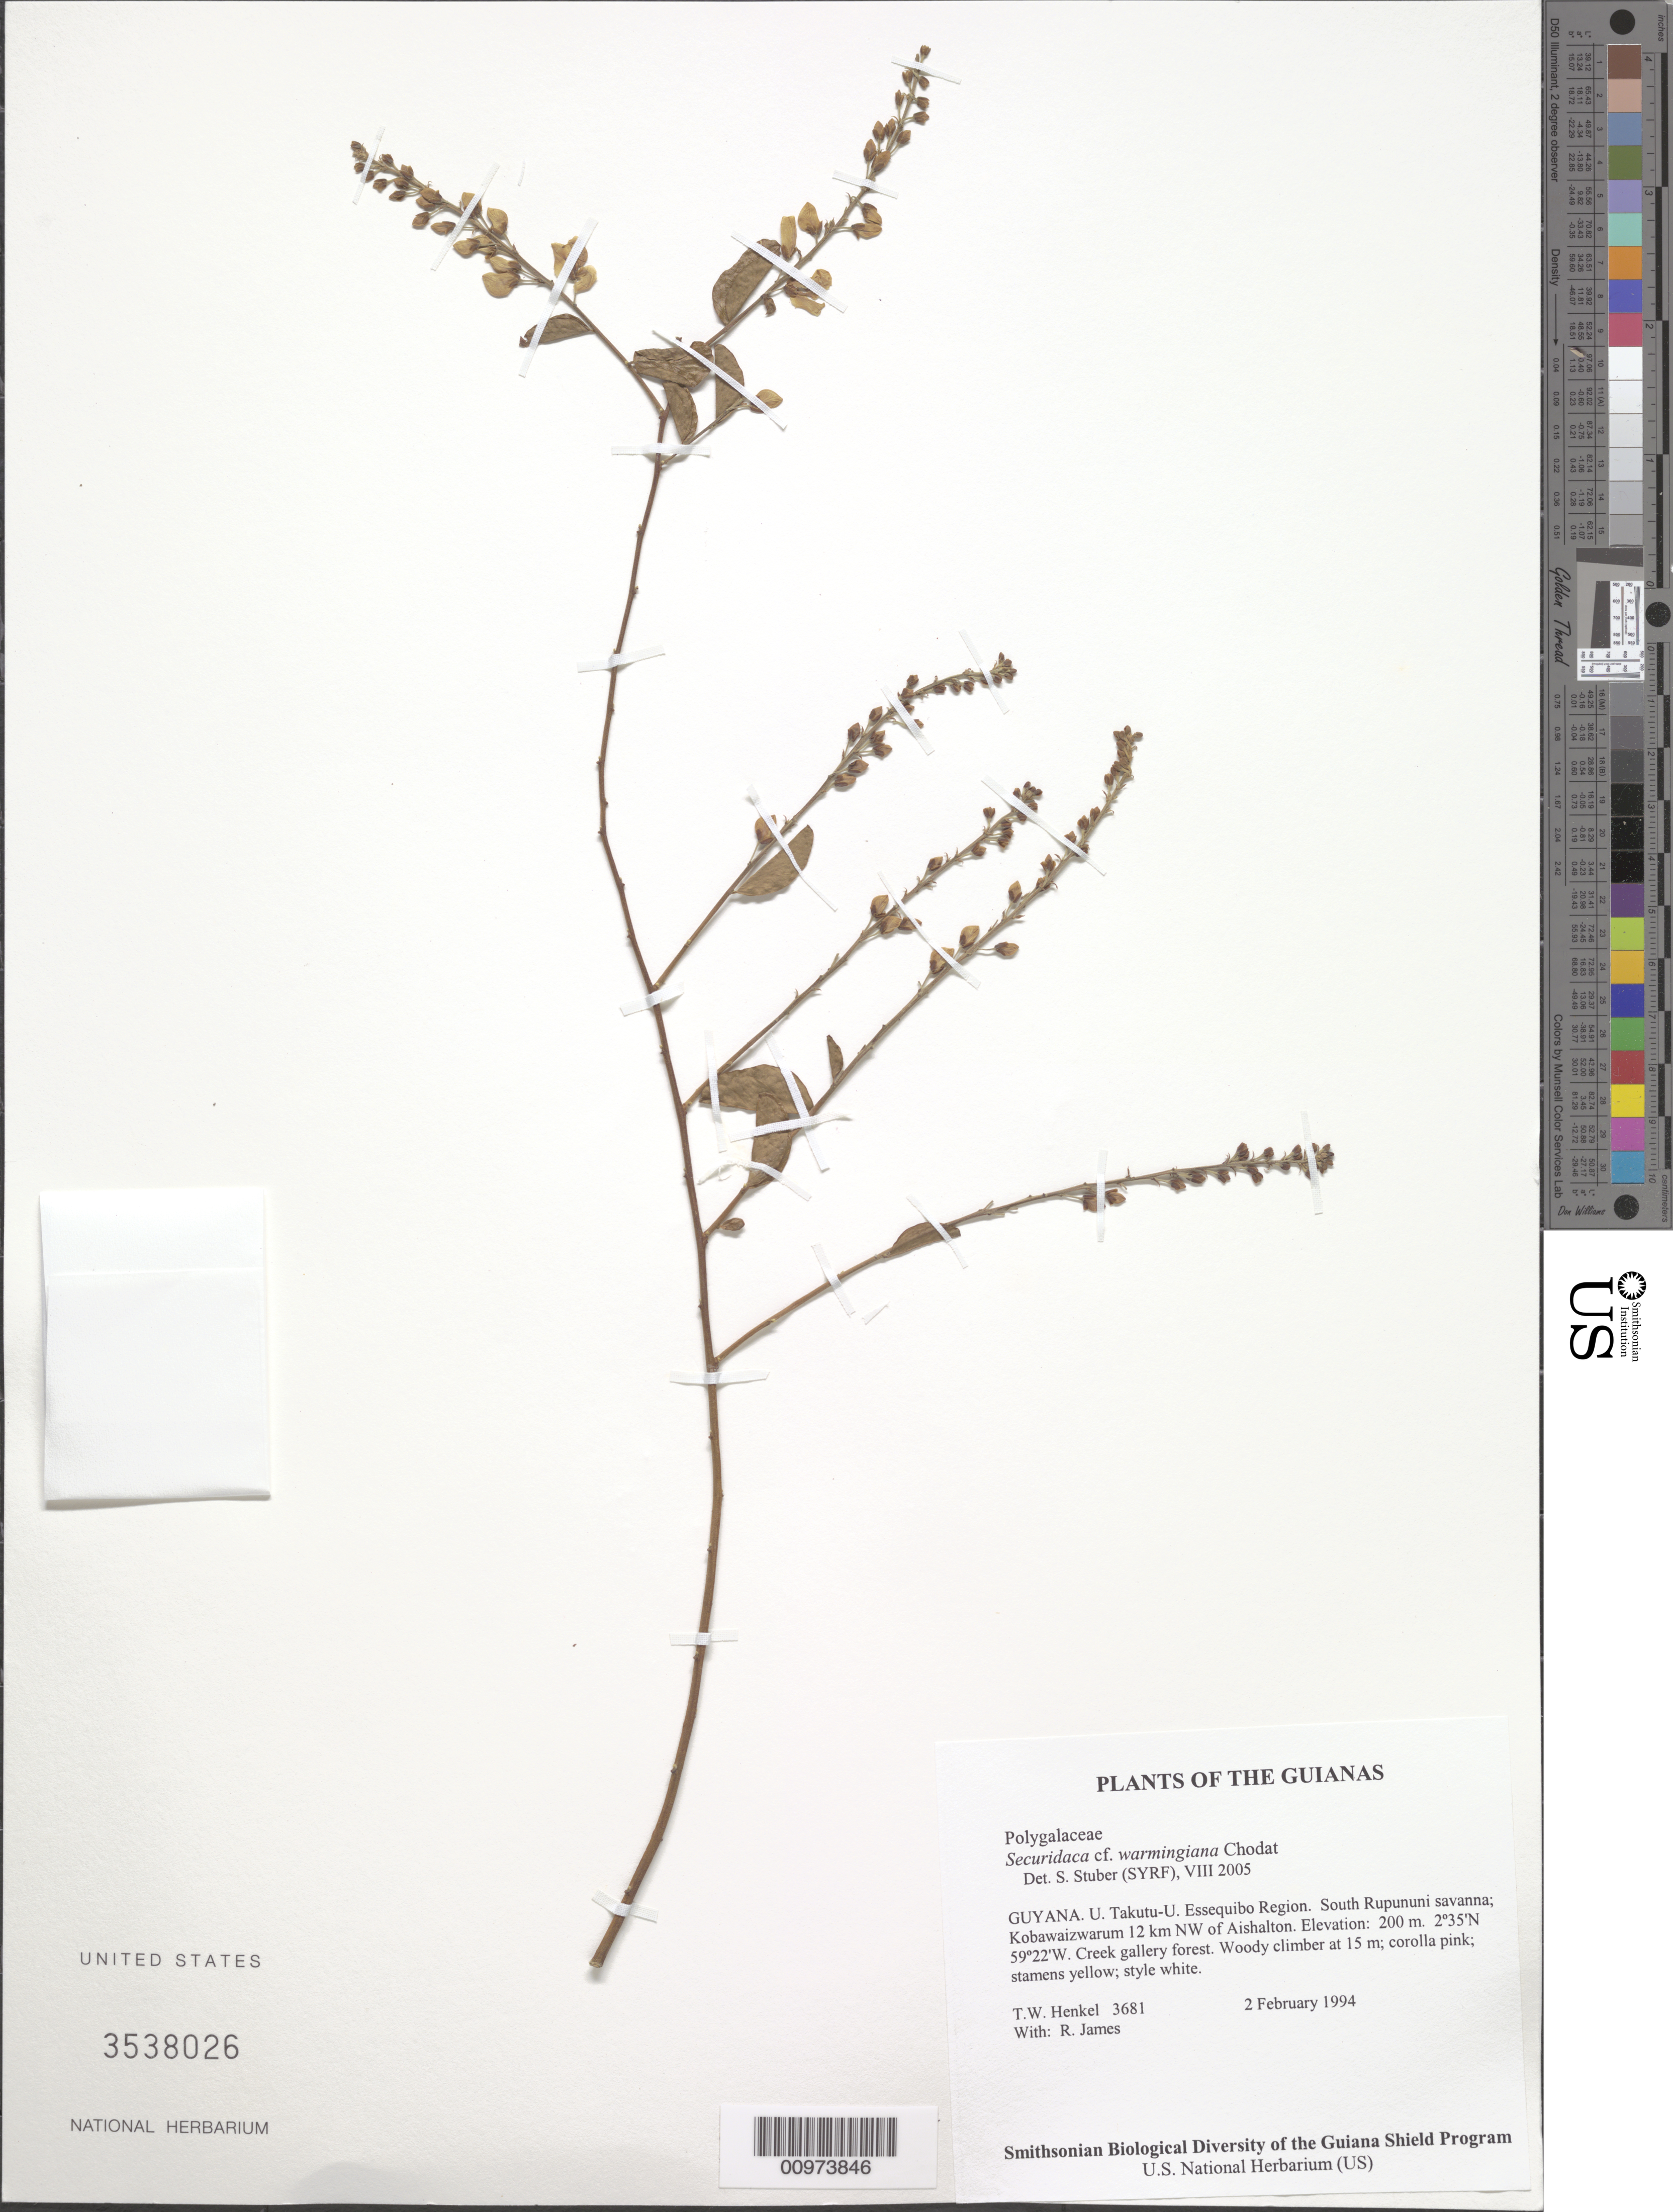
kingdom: Plantae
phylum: Tracheophyta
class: Magnoliopsida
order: Fabales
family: Polygalaceae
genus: Securidaca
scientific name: Securidaca warmingiana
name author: Chodat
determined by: Stuber, S.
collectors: T. Henkel & R. James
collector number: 3681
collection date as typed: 2 February 1994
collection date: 1994-02-02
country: Guyana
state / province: U. Takutu-U. Essequibo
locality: South Rupununi savanna; Kobawaizwarum 12 km NW of Aishalton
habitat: Creek gallery forest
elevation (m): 200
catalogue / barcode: US 3538026